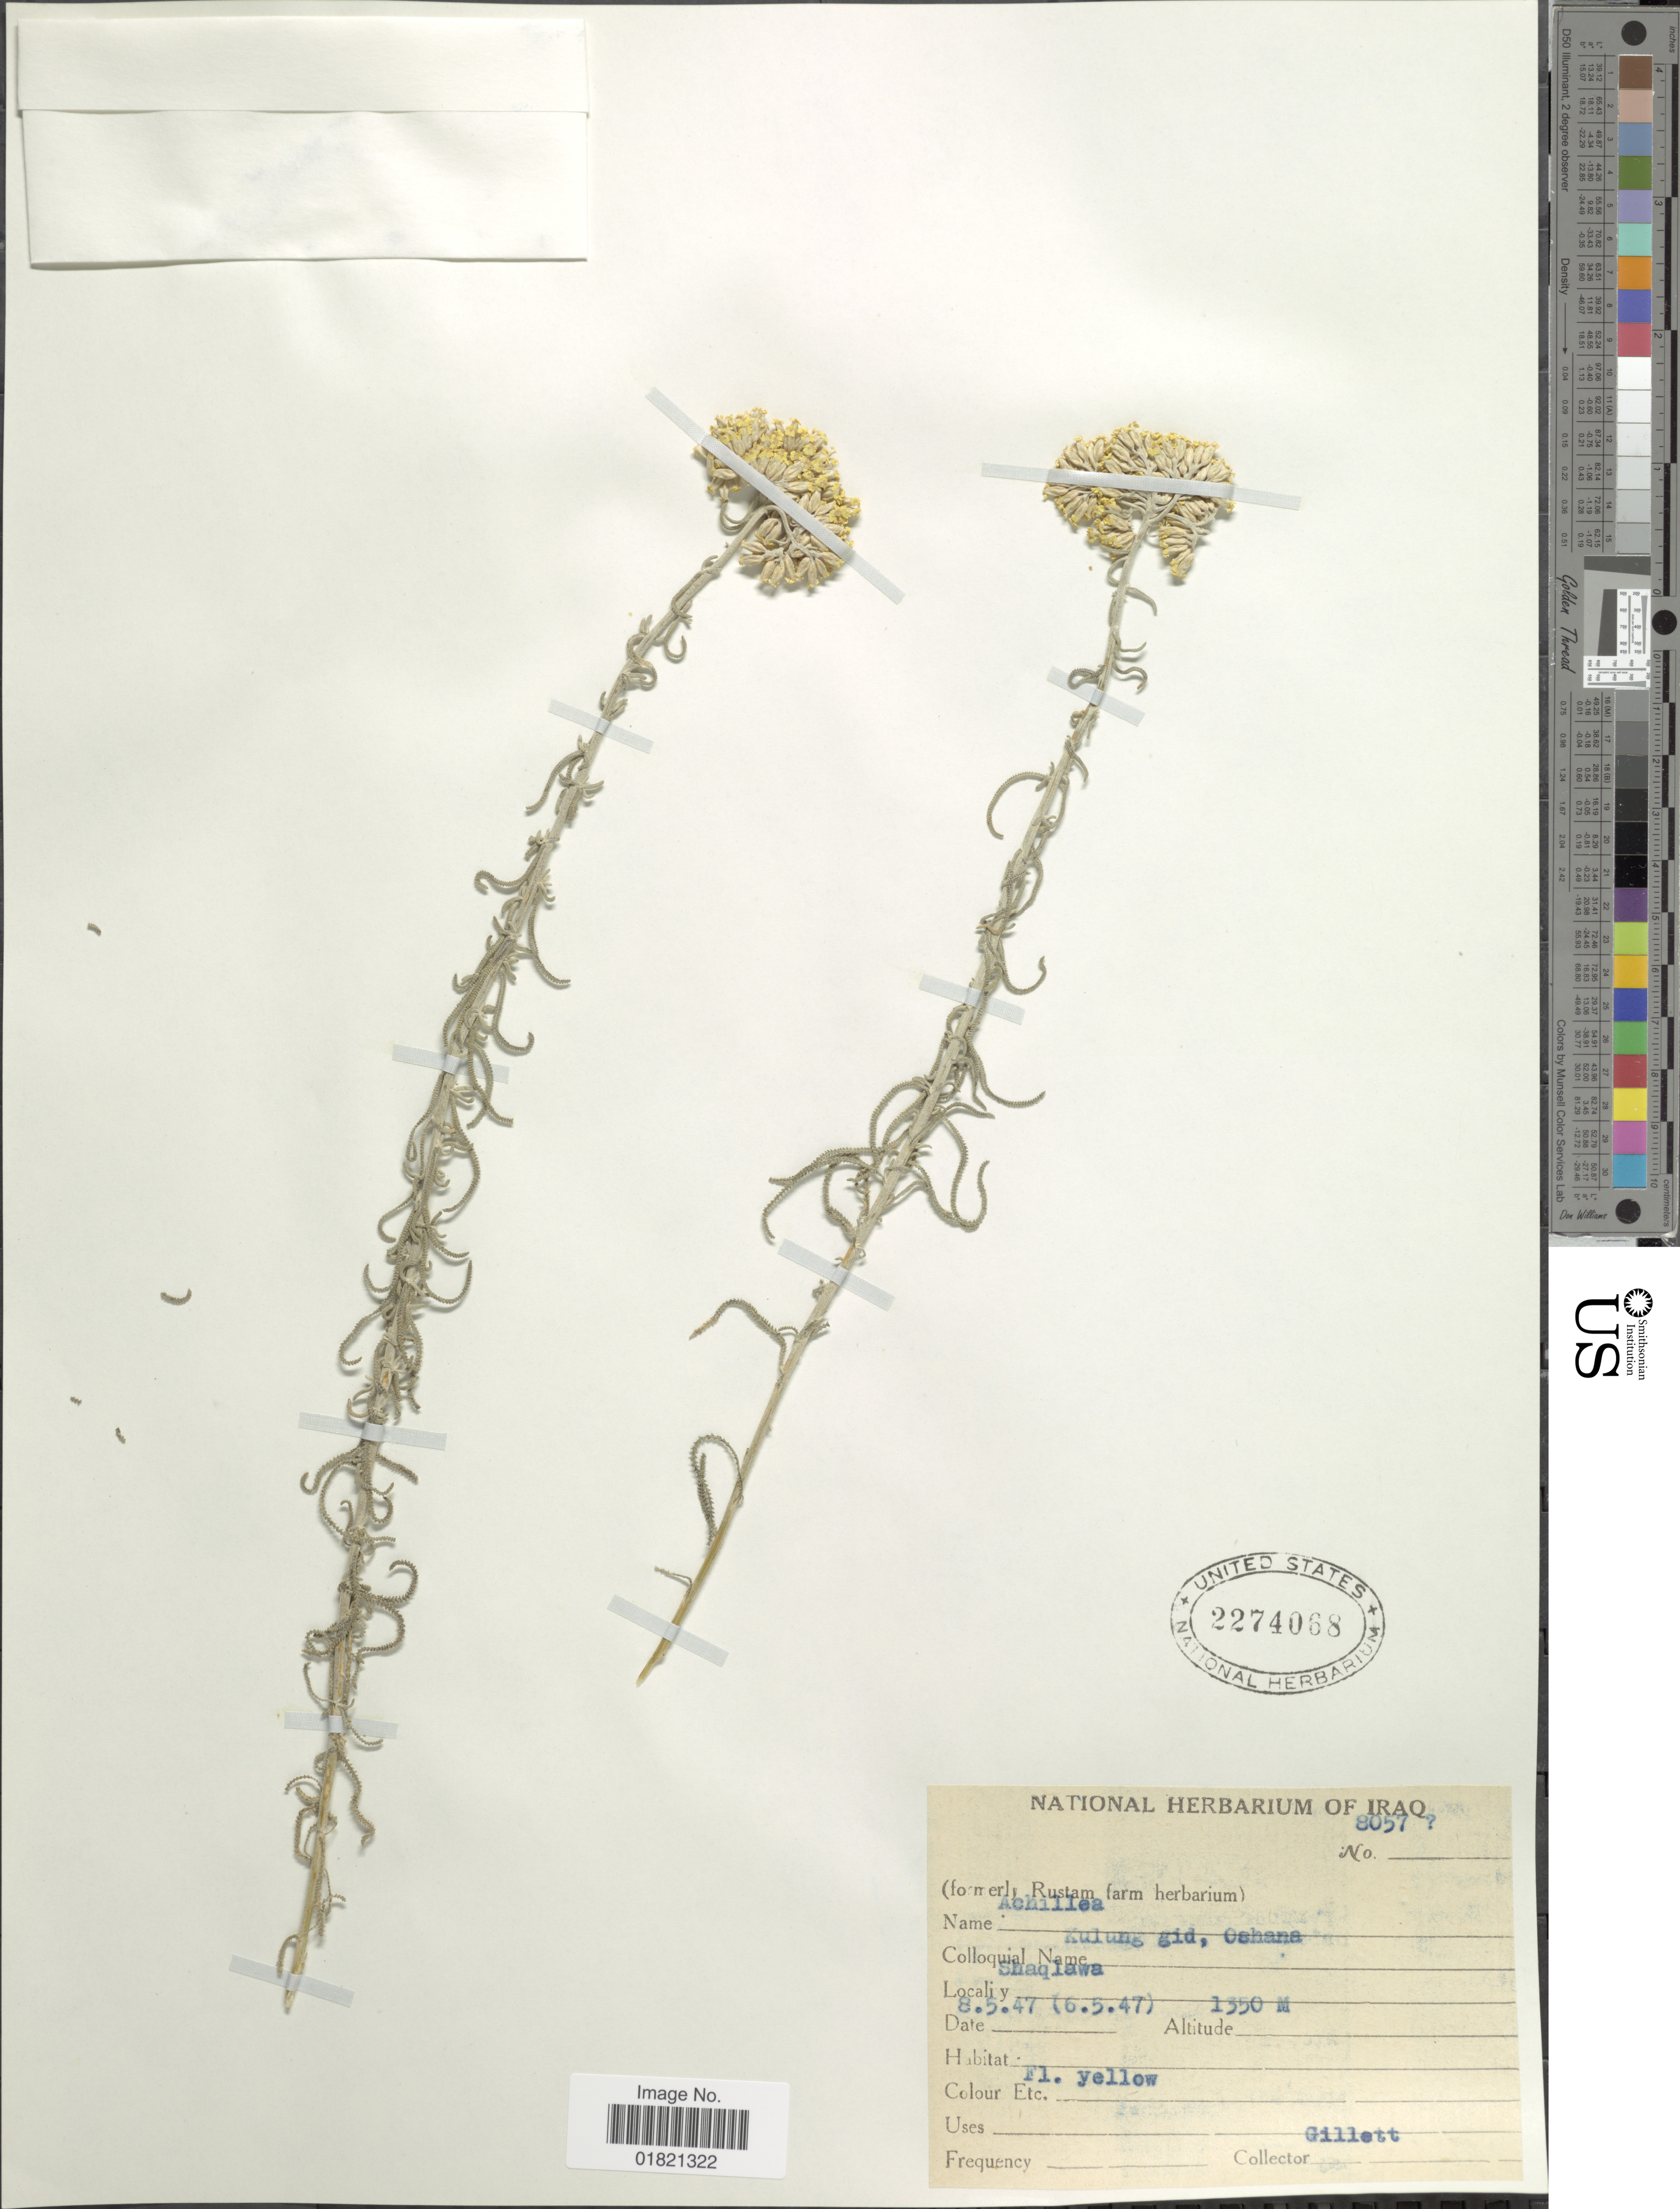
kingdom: Plantae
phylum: Tracheophyta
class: Magnoliopsida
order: Asterales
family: Asteraceae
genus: Achillea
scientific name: Achillea sp.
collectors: Gillett, --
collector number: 8057?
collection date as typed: Transcribed d/m/y: 6/5/47 to 8/5/47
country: Iraq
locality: Shaqlawa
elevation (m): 1350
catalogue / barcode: US 2274068